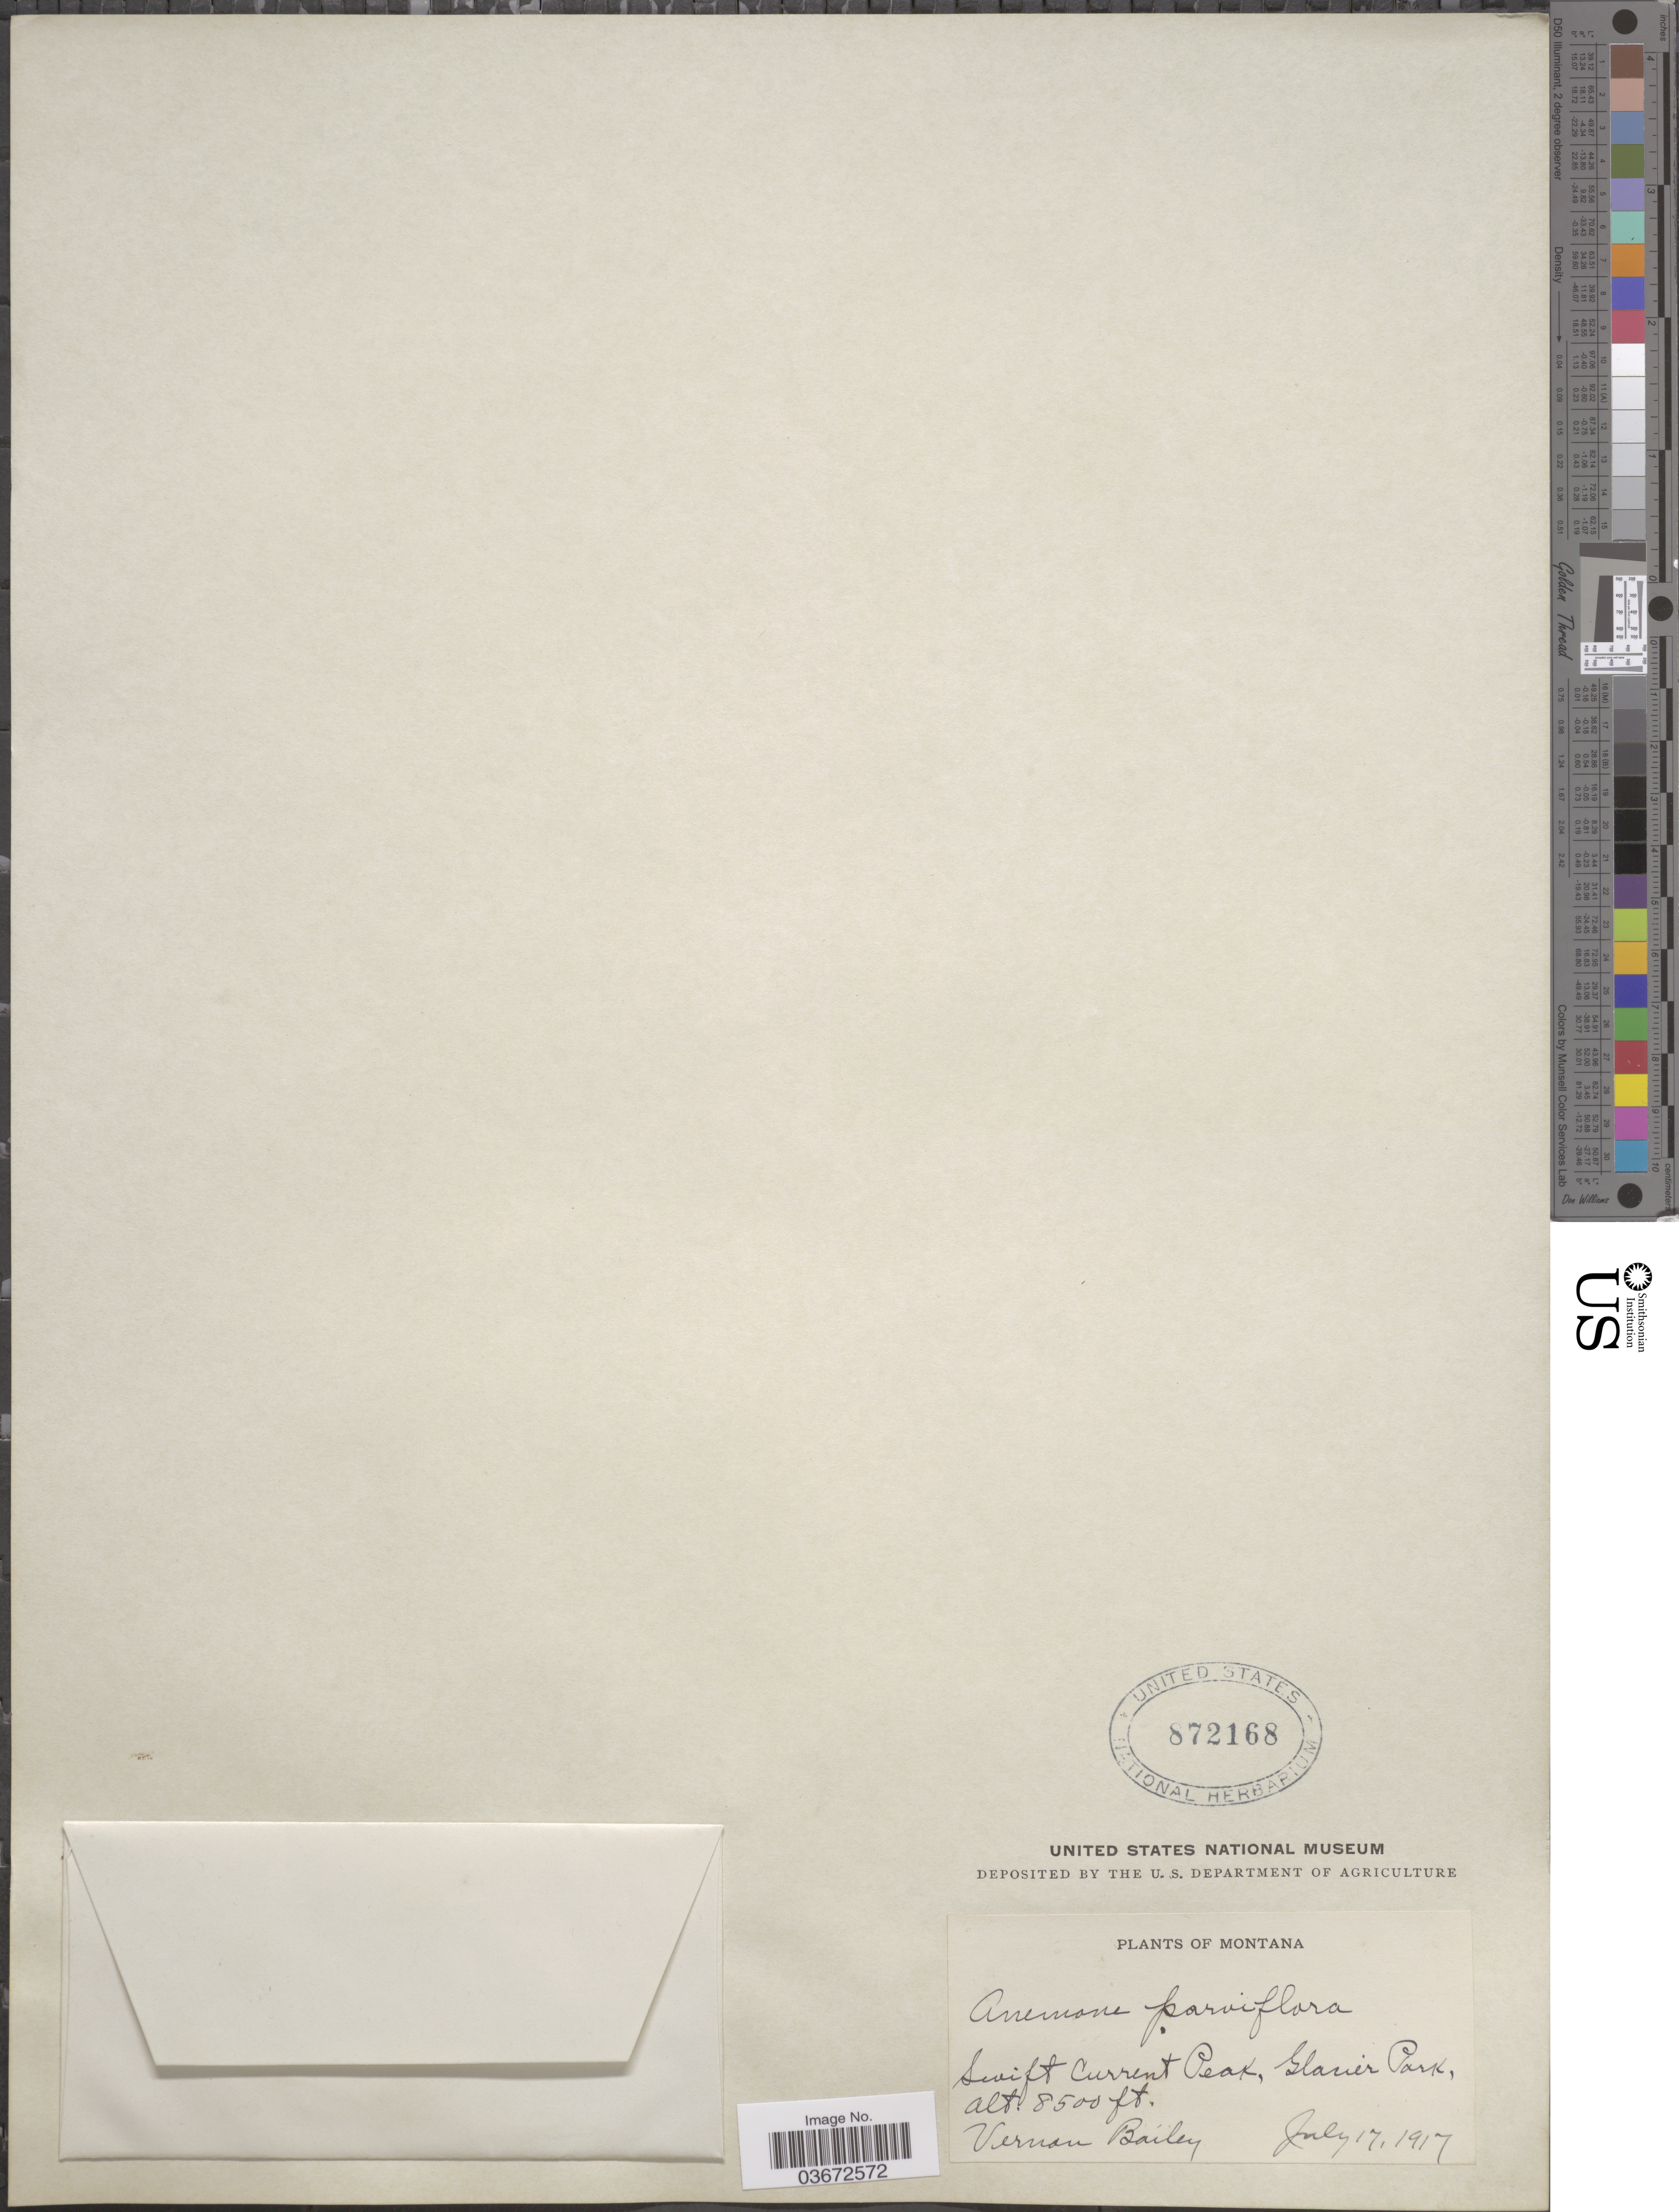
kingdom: Plantae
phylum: Tracheophyta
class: Magnoliopsida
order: Ranunculales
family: Ranunculaceae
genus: Anemone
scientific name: Anemone parviflora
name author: Michx.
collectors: V. O. Bailey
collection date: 1917-07-17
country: United States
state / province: Montana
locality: Swift Current Peak, Glacier Park.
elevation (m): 2591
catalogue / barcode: US 872168